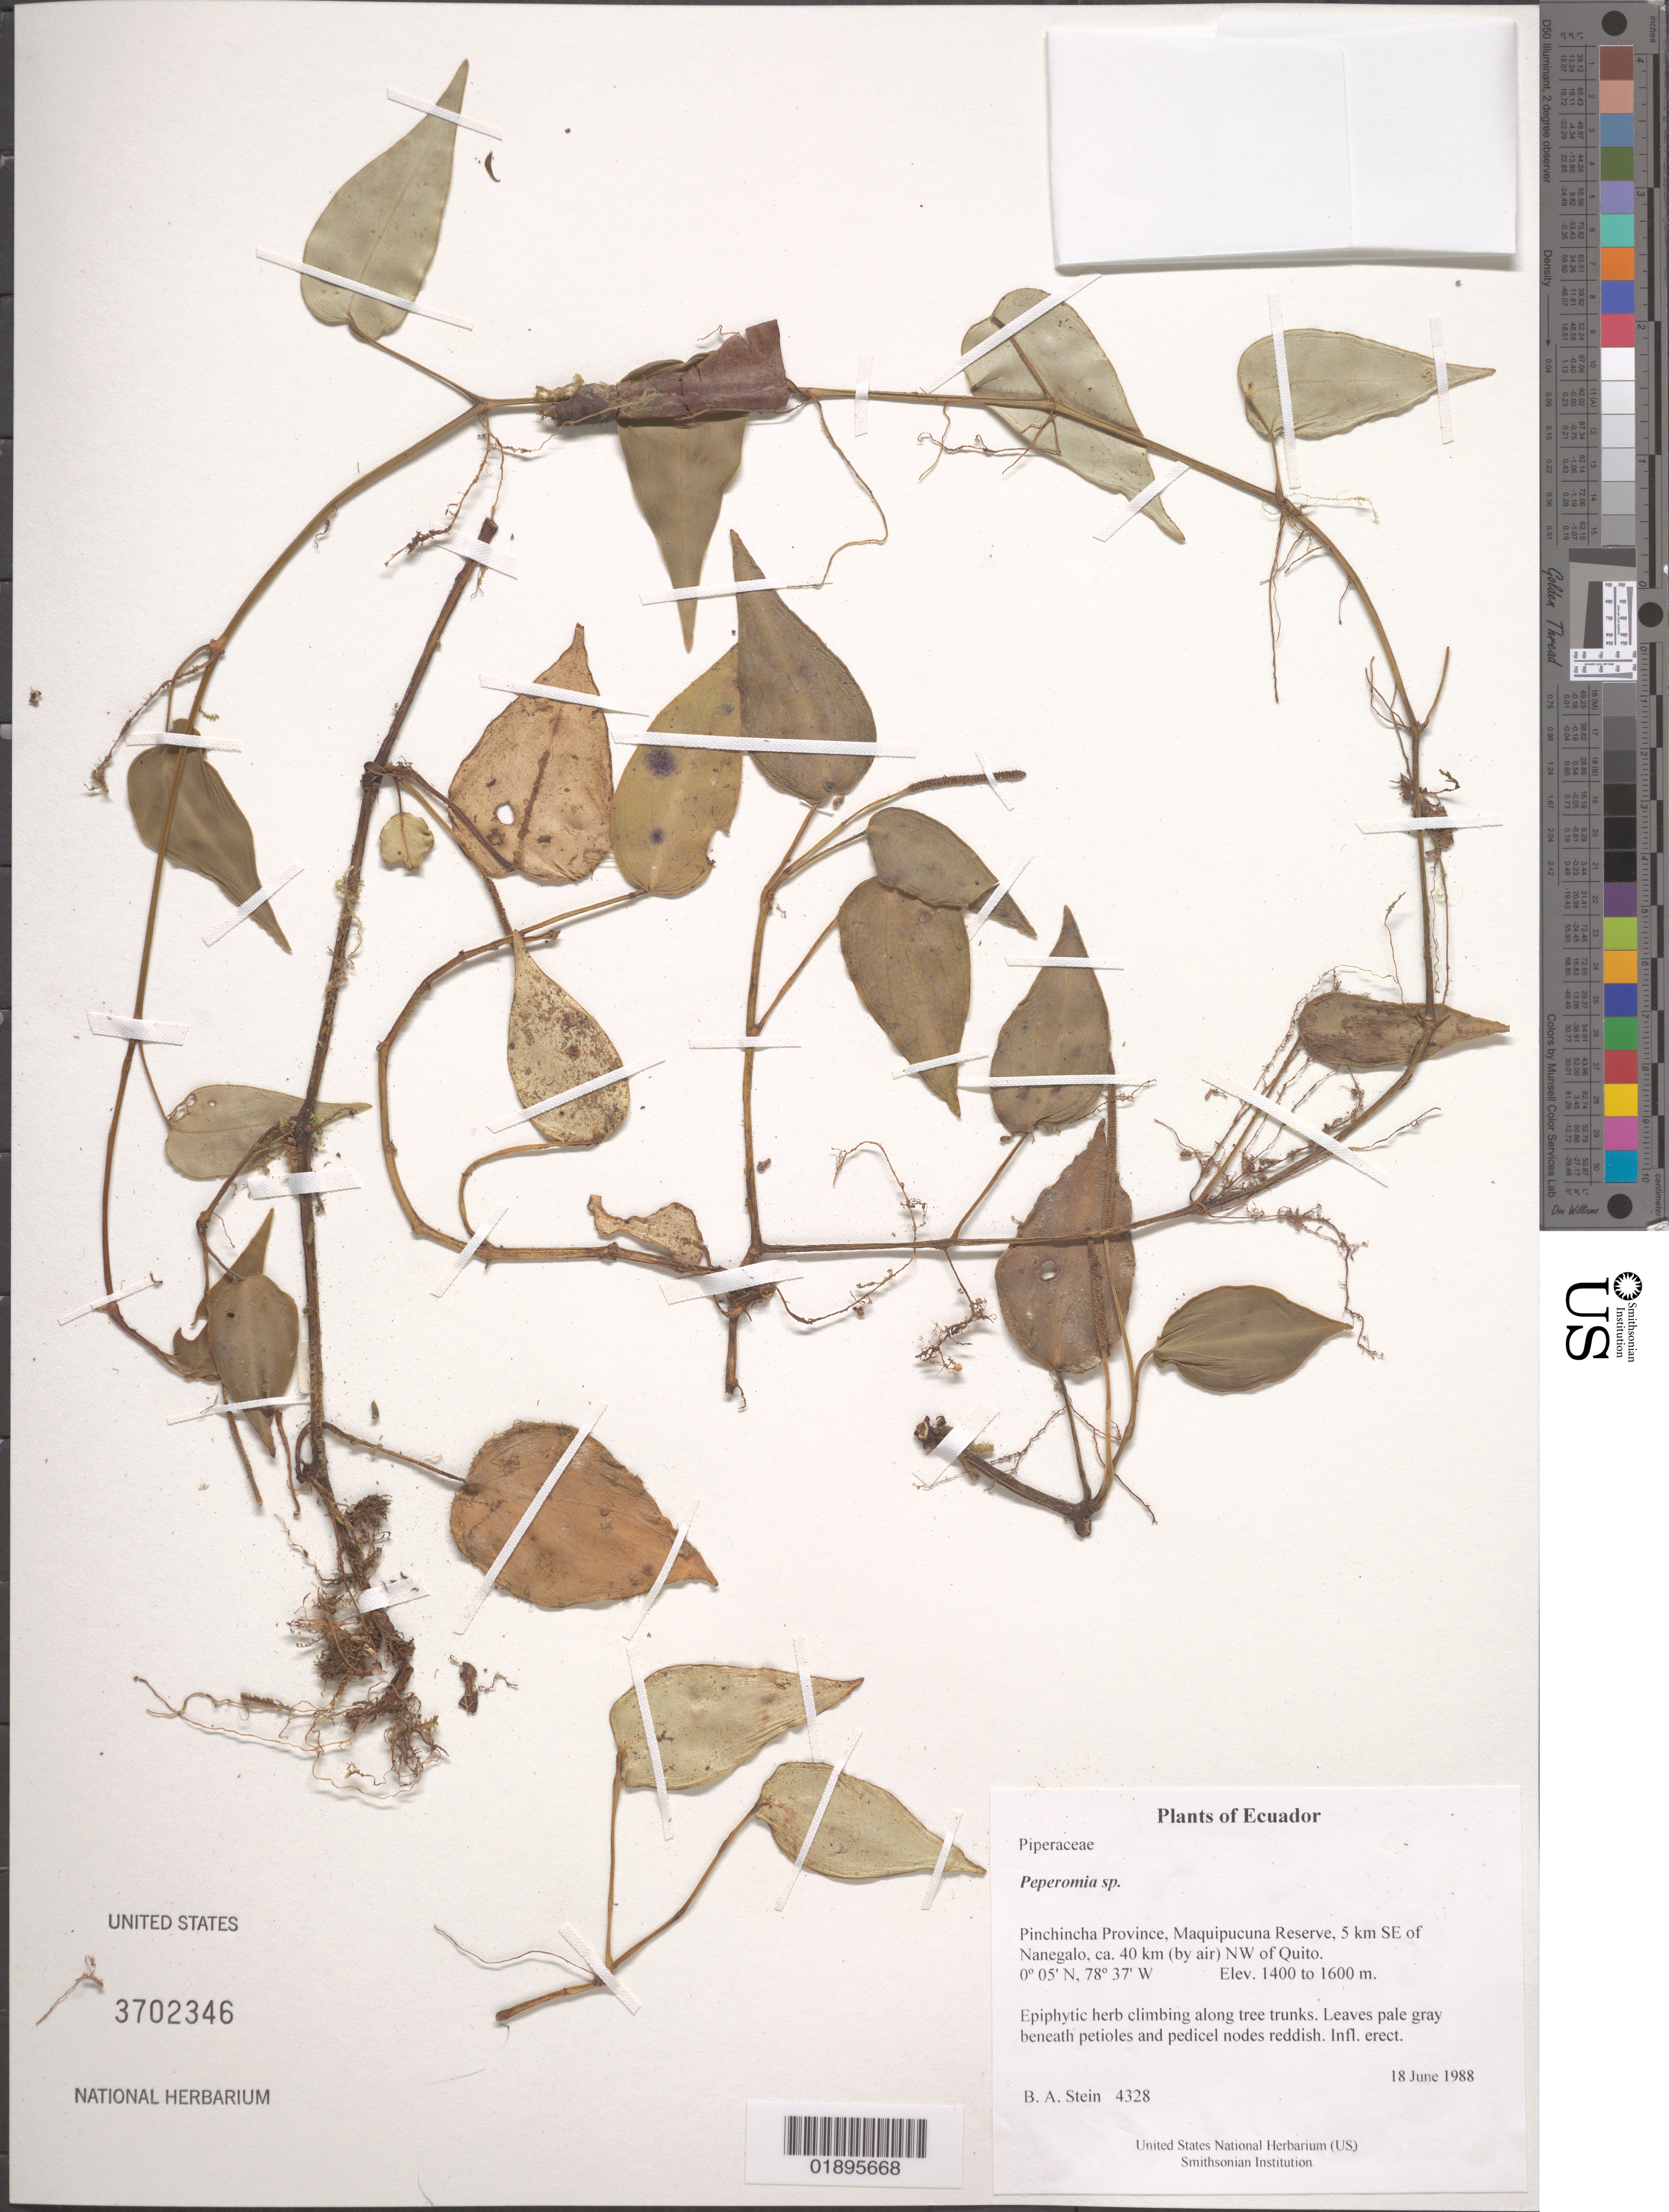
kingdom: Plantae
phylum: Tracheophyta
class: Magnoliopsida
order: Piperales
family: Piperaceae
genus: Peperomia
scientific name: Peperomia eburnea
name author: Sodiro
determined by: Jiménez, José Estaban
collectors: B. A. Stein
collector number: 4328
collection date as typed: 18 June 1988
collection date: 1988-06-18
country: Ecuador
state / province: Pichincha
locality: Maquipucuna Reserve, 5 km SE of Nanegalo, ca. 40 km (by air) NW of Quito.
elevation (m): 1400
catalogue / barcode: US 3702346